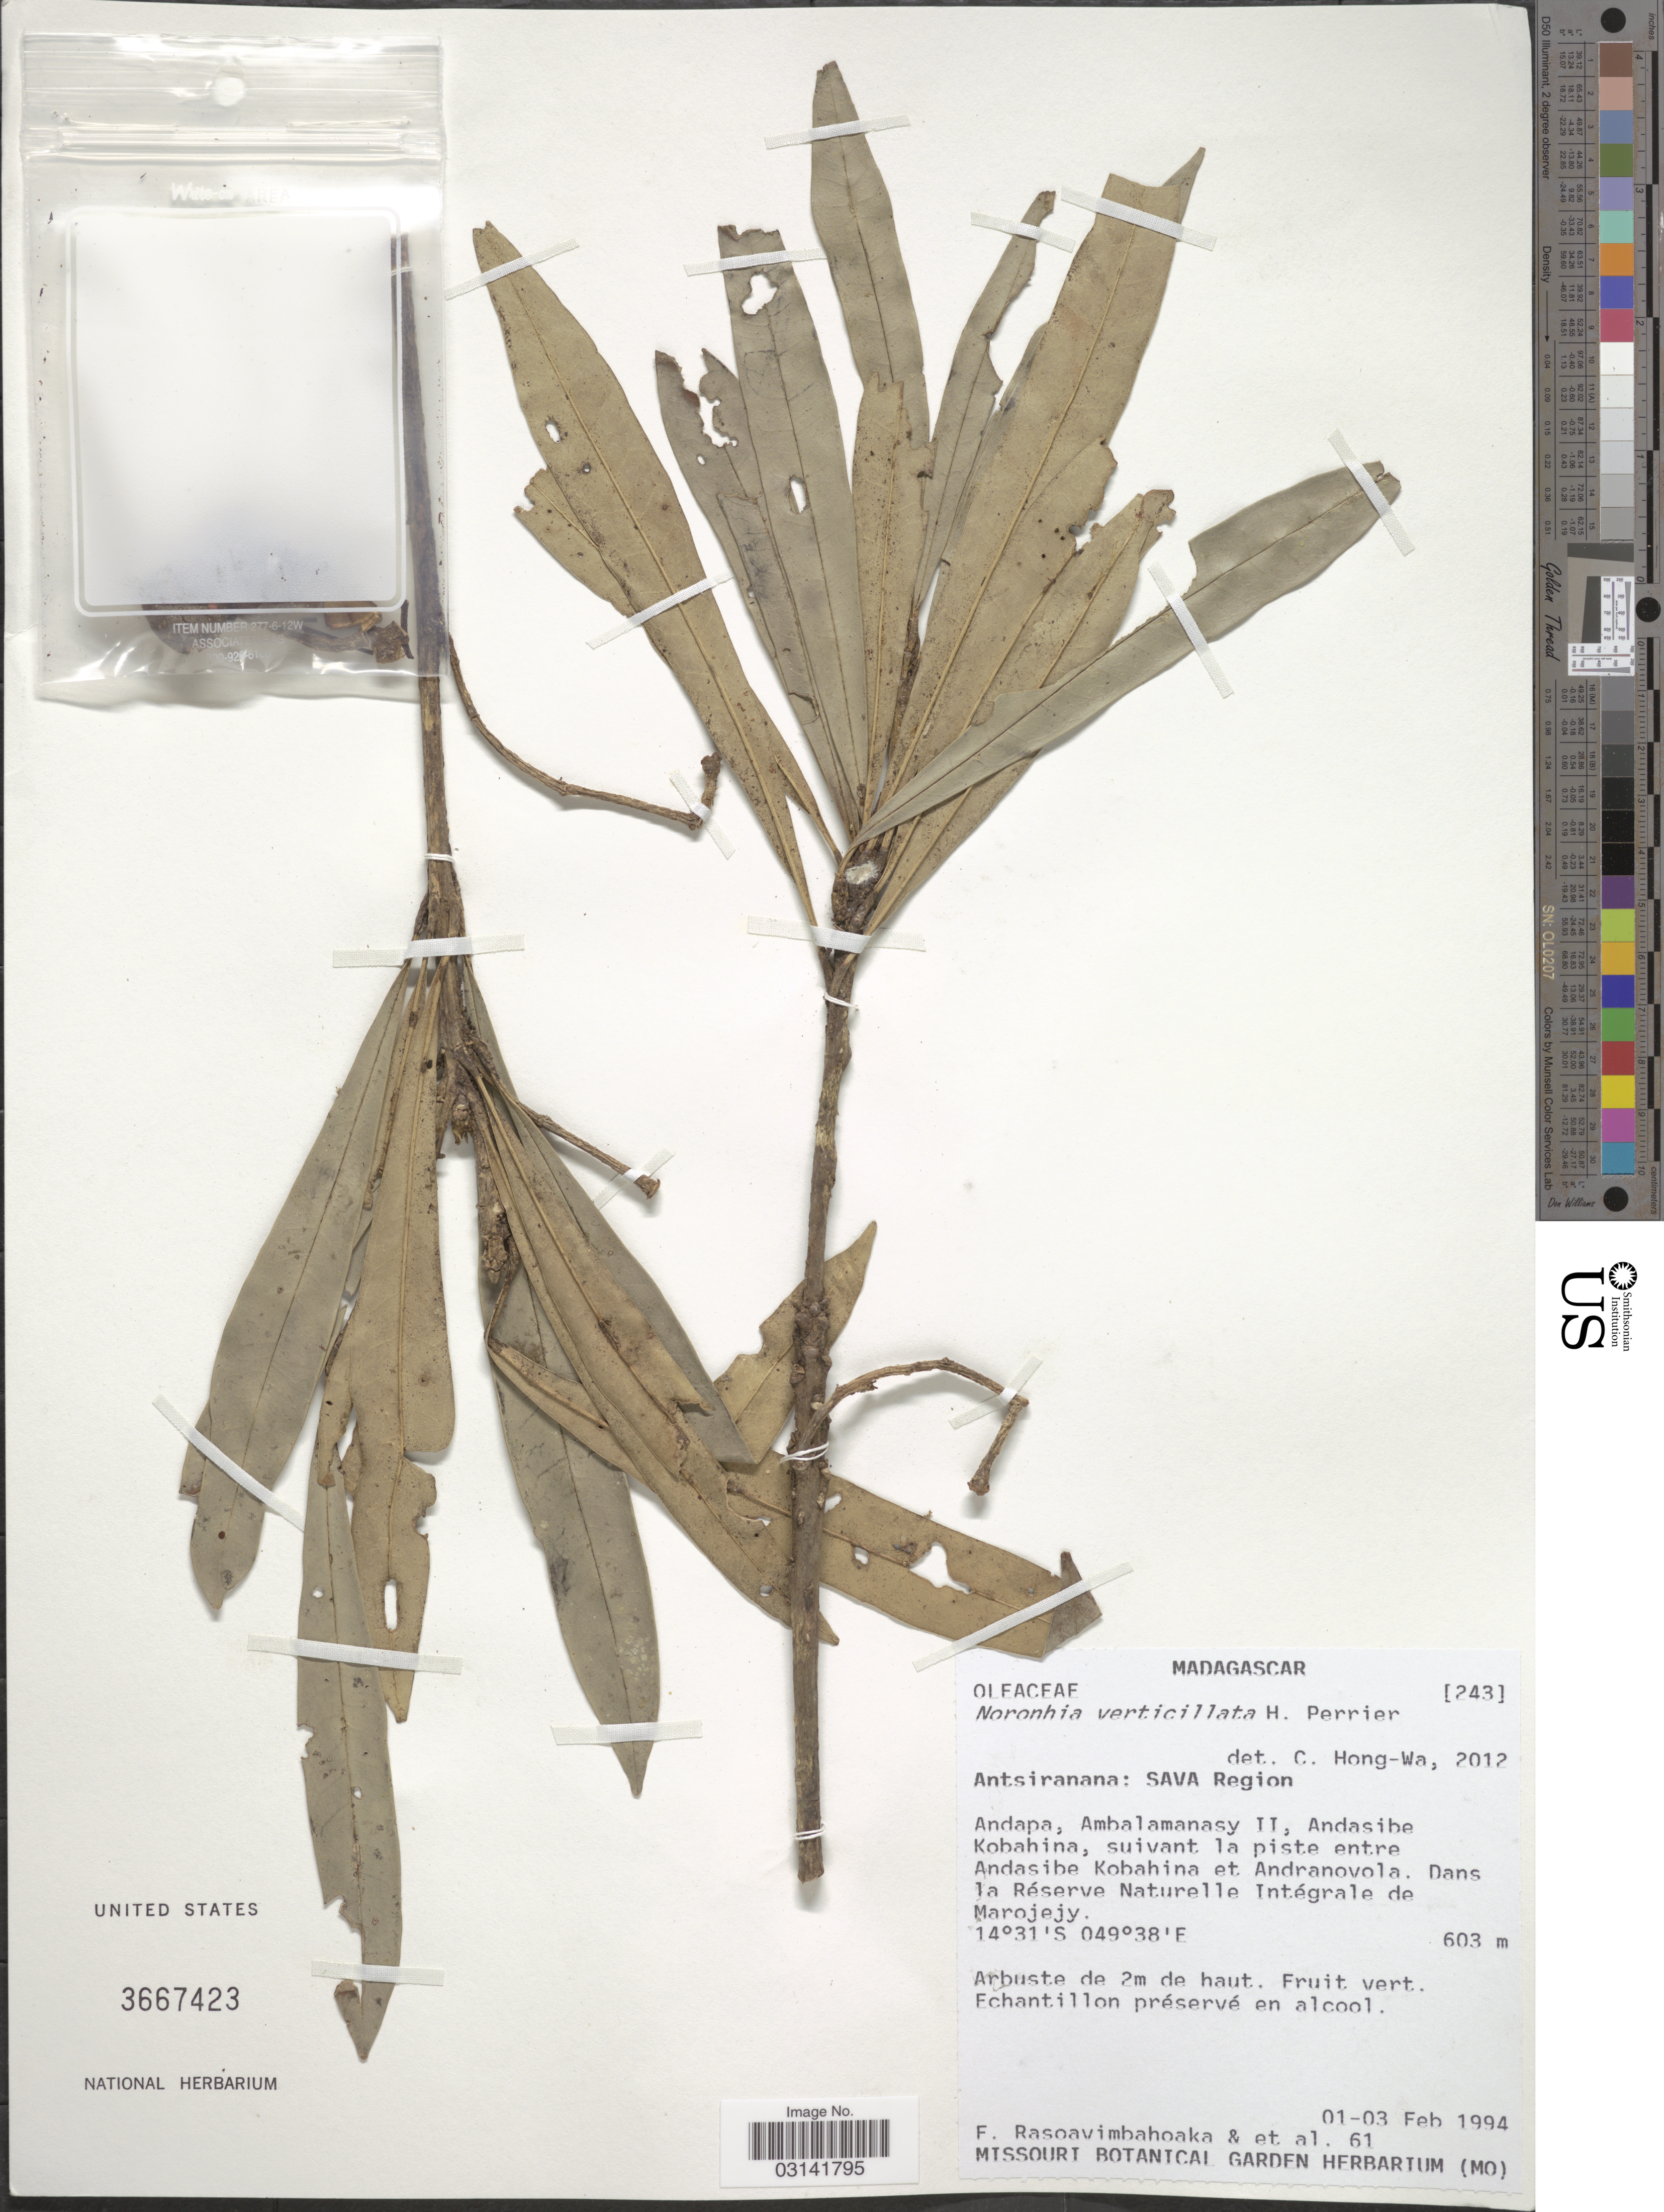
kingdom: Plantae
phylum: Tracheophyta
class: Magnoliopsida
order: Lamiales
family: Oleaceae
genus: Noronhia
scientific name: Noronhia verticillata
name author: H. Perrier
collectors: F. Rasoavimbahoaka & et al.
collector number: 61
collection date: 1994-02-01/1994-02-03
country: Madagascar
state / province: Sava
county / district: Andapa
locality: SAVA Region, Andapa, Ambalamanasy II, Andasibe Kobahina, suivant la piste entre Andasibe Kobahina et Andranovola. Dans la Réserve Naturelle Intégrale de Marojejy.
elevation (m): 603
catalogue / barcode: US 3667423